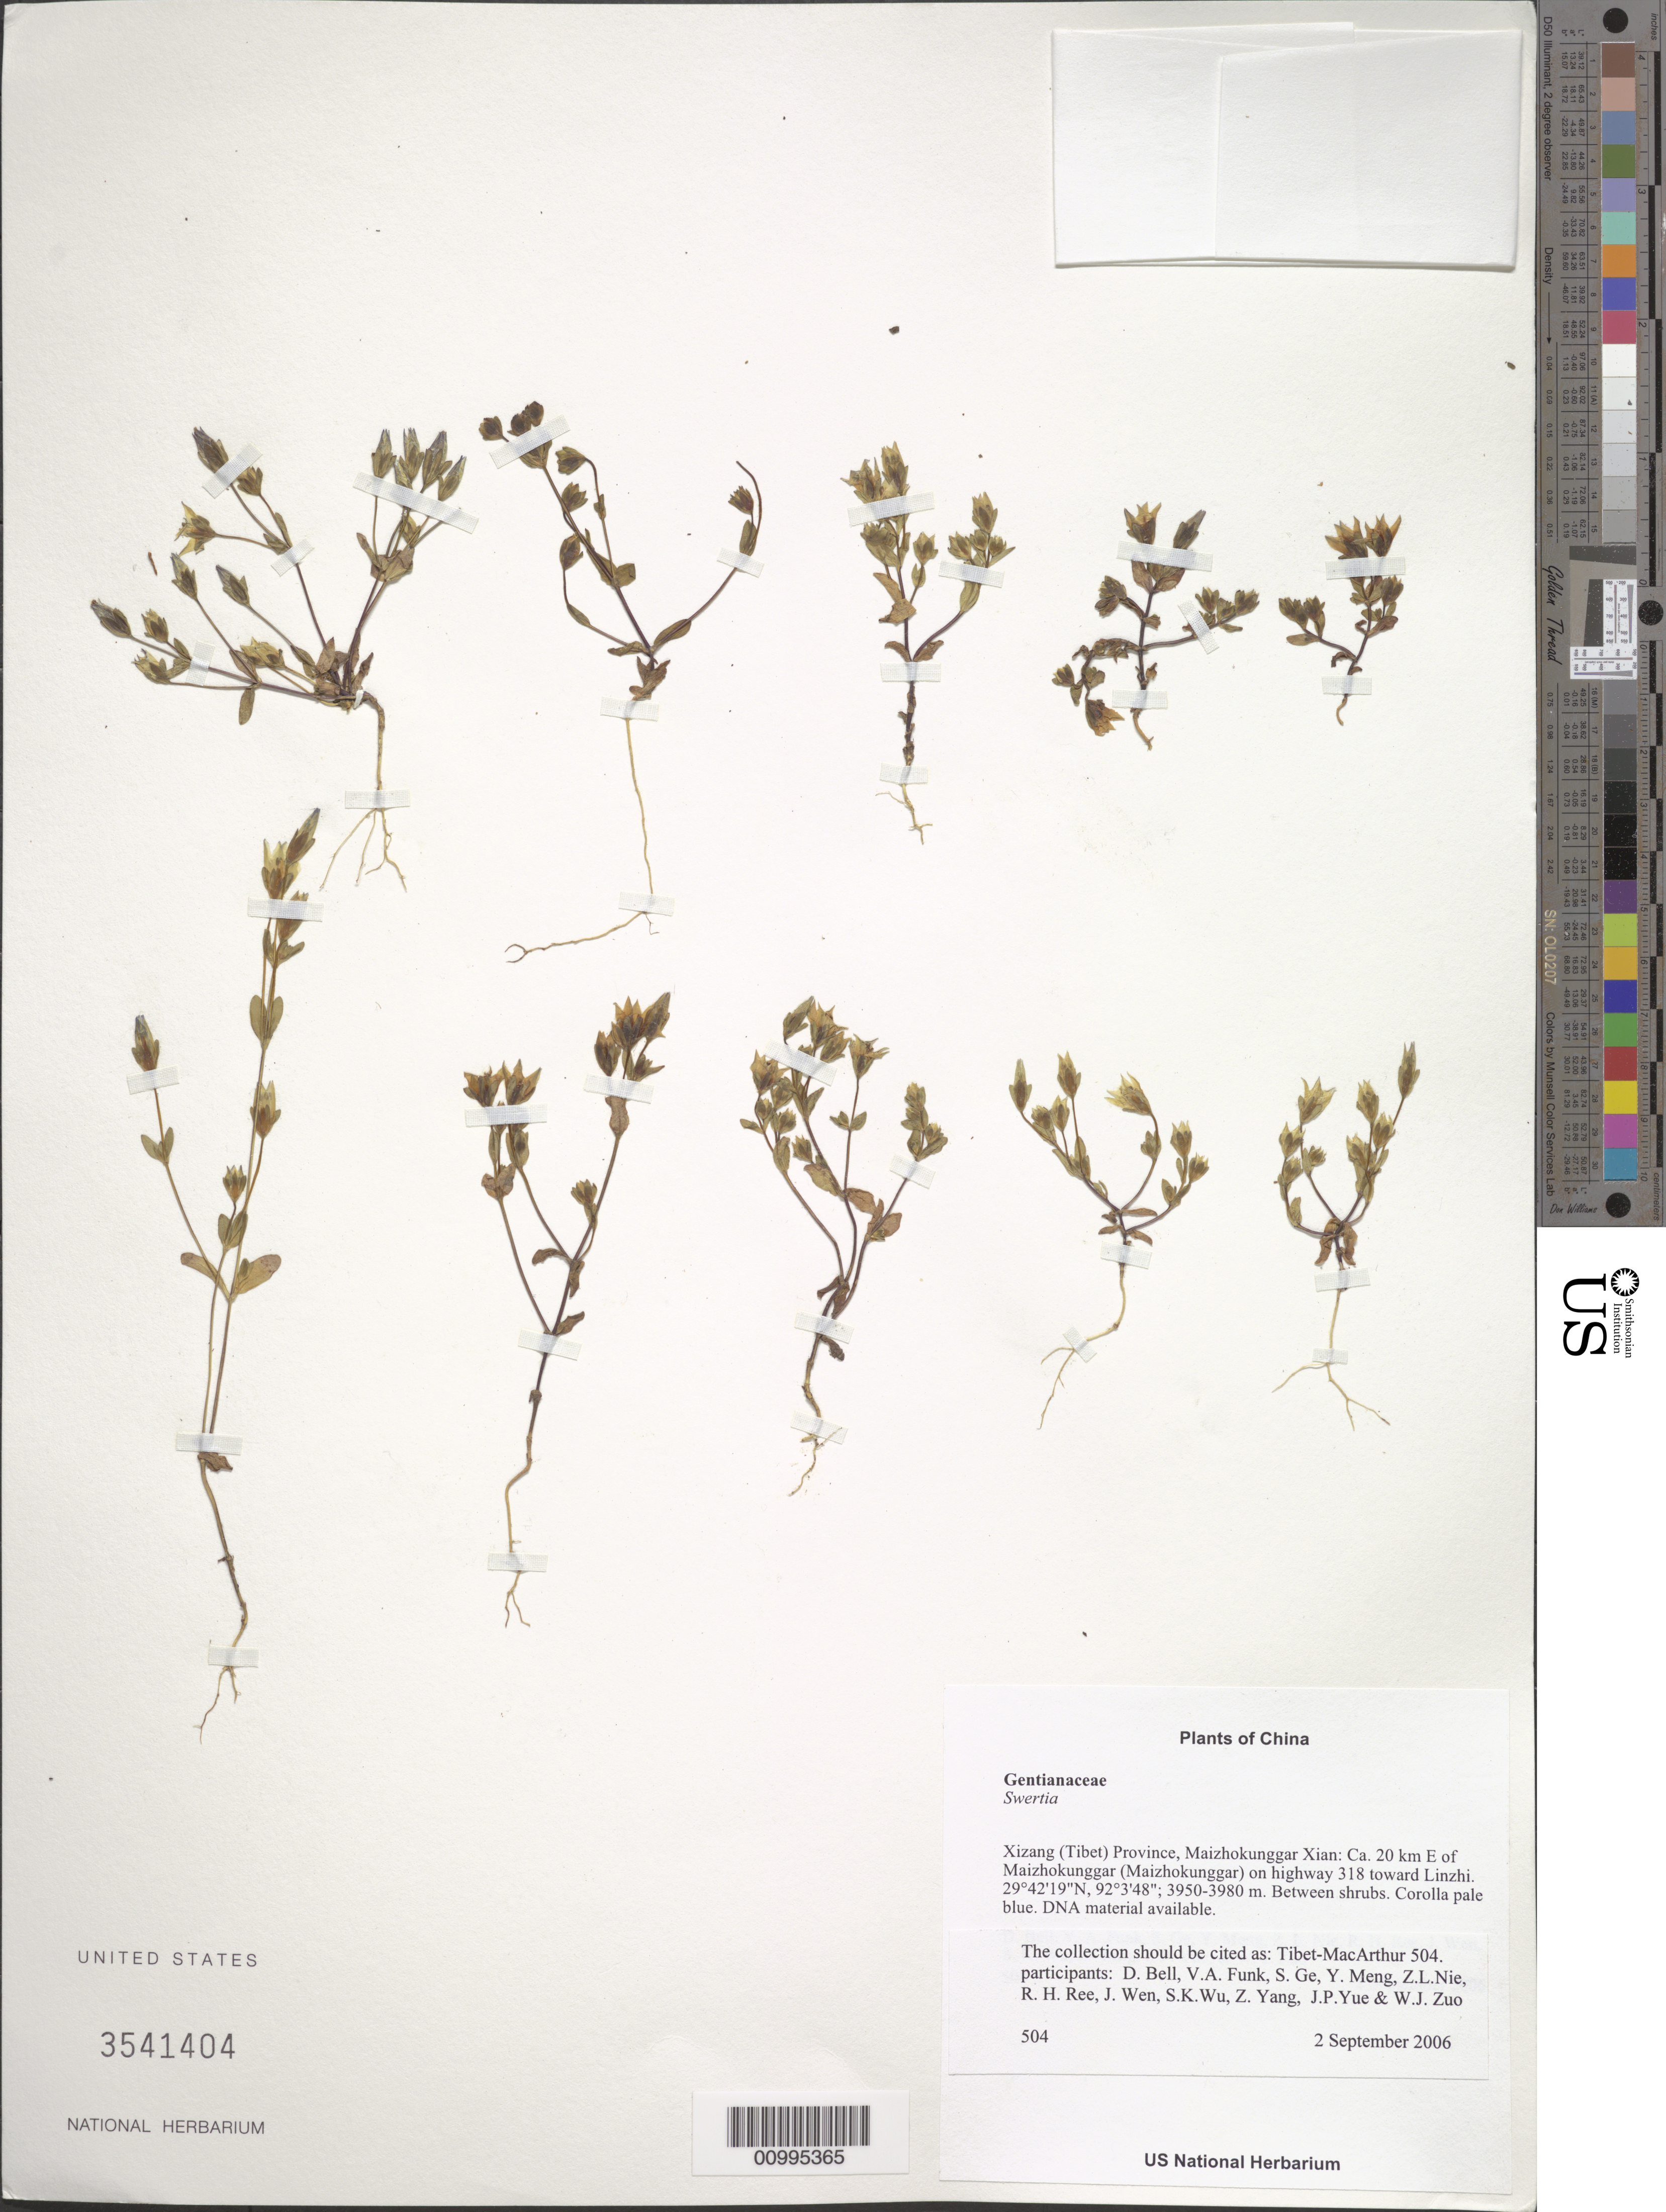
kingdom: Plantae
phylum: Tracheophyta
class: Magnoliopsida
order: Gentianales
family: Gentianaceae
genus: Swertia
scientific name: Swertia sp.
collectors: Tibet-MacArthur, D. A. Bell, V. Funk, S. Ge, Y. Meng, Z. Nie, R. Ree, J. Wen, S. K. Wu, Z. Yang, J. Yue & W. Zuo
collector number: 504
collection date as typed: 02 Sep 2006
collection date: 2006-09-02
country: China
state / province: Xizang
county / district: Maizhokunggar Xian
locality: Ca. 20 km E of Maizhokunggar on highway 318 toward Linzhi.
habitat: Grazed Kobresia meadows with scattered shrubs of Salix, Potentilla fruticosa, and Berberis, with Betula thickets above on slope. Between shrubs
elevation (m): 3950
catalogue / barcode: US 3541404